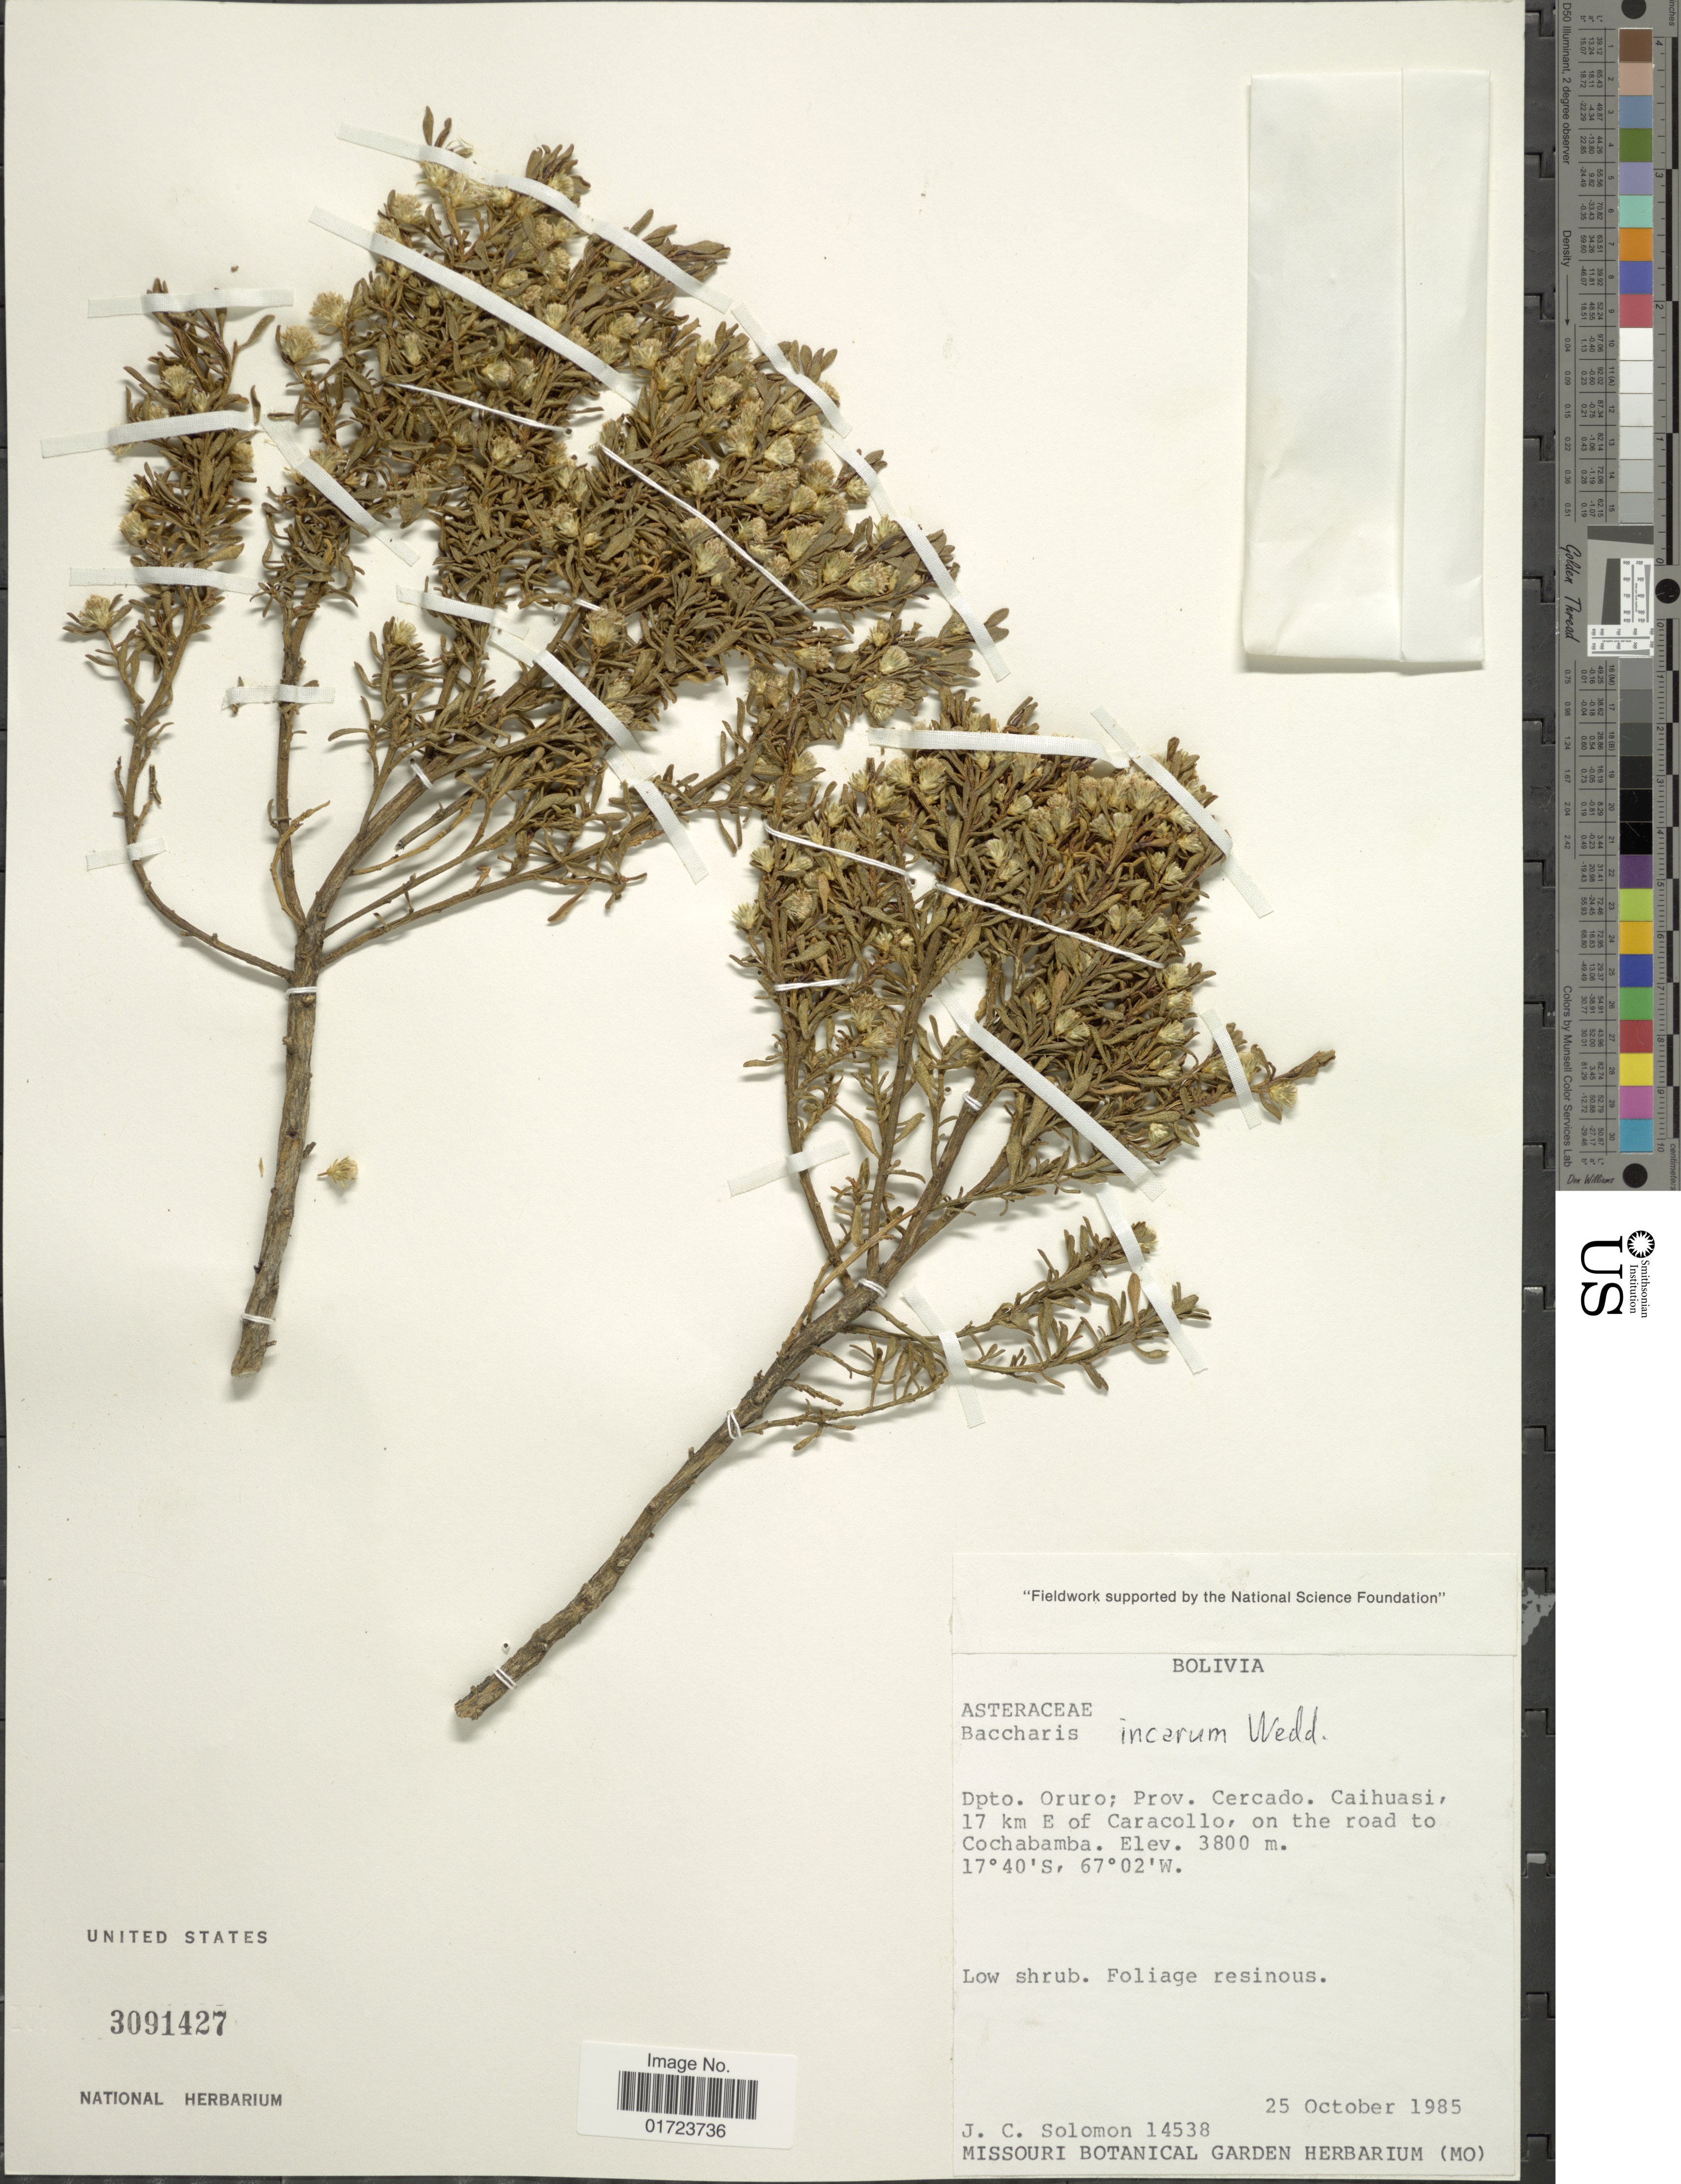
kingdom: Plantae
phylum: Tracheophyta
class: Magnoliopsida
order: Asterales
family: Asteraceae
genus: Baccharis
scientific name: Baccharis tola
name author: Phil.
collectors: J. C. Solomon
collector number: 14538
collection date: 1985-10-25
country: Bolivia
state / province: Oruro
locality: Dpto. Oruro, Prov. Cercado. Caihuasi, 17 km E of Caracollo, on the road to Cochabamba.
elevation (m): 3800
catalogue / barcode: US 3091427